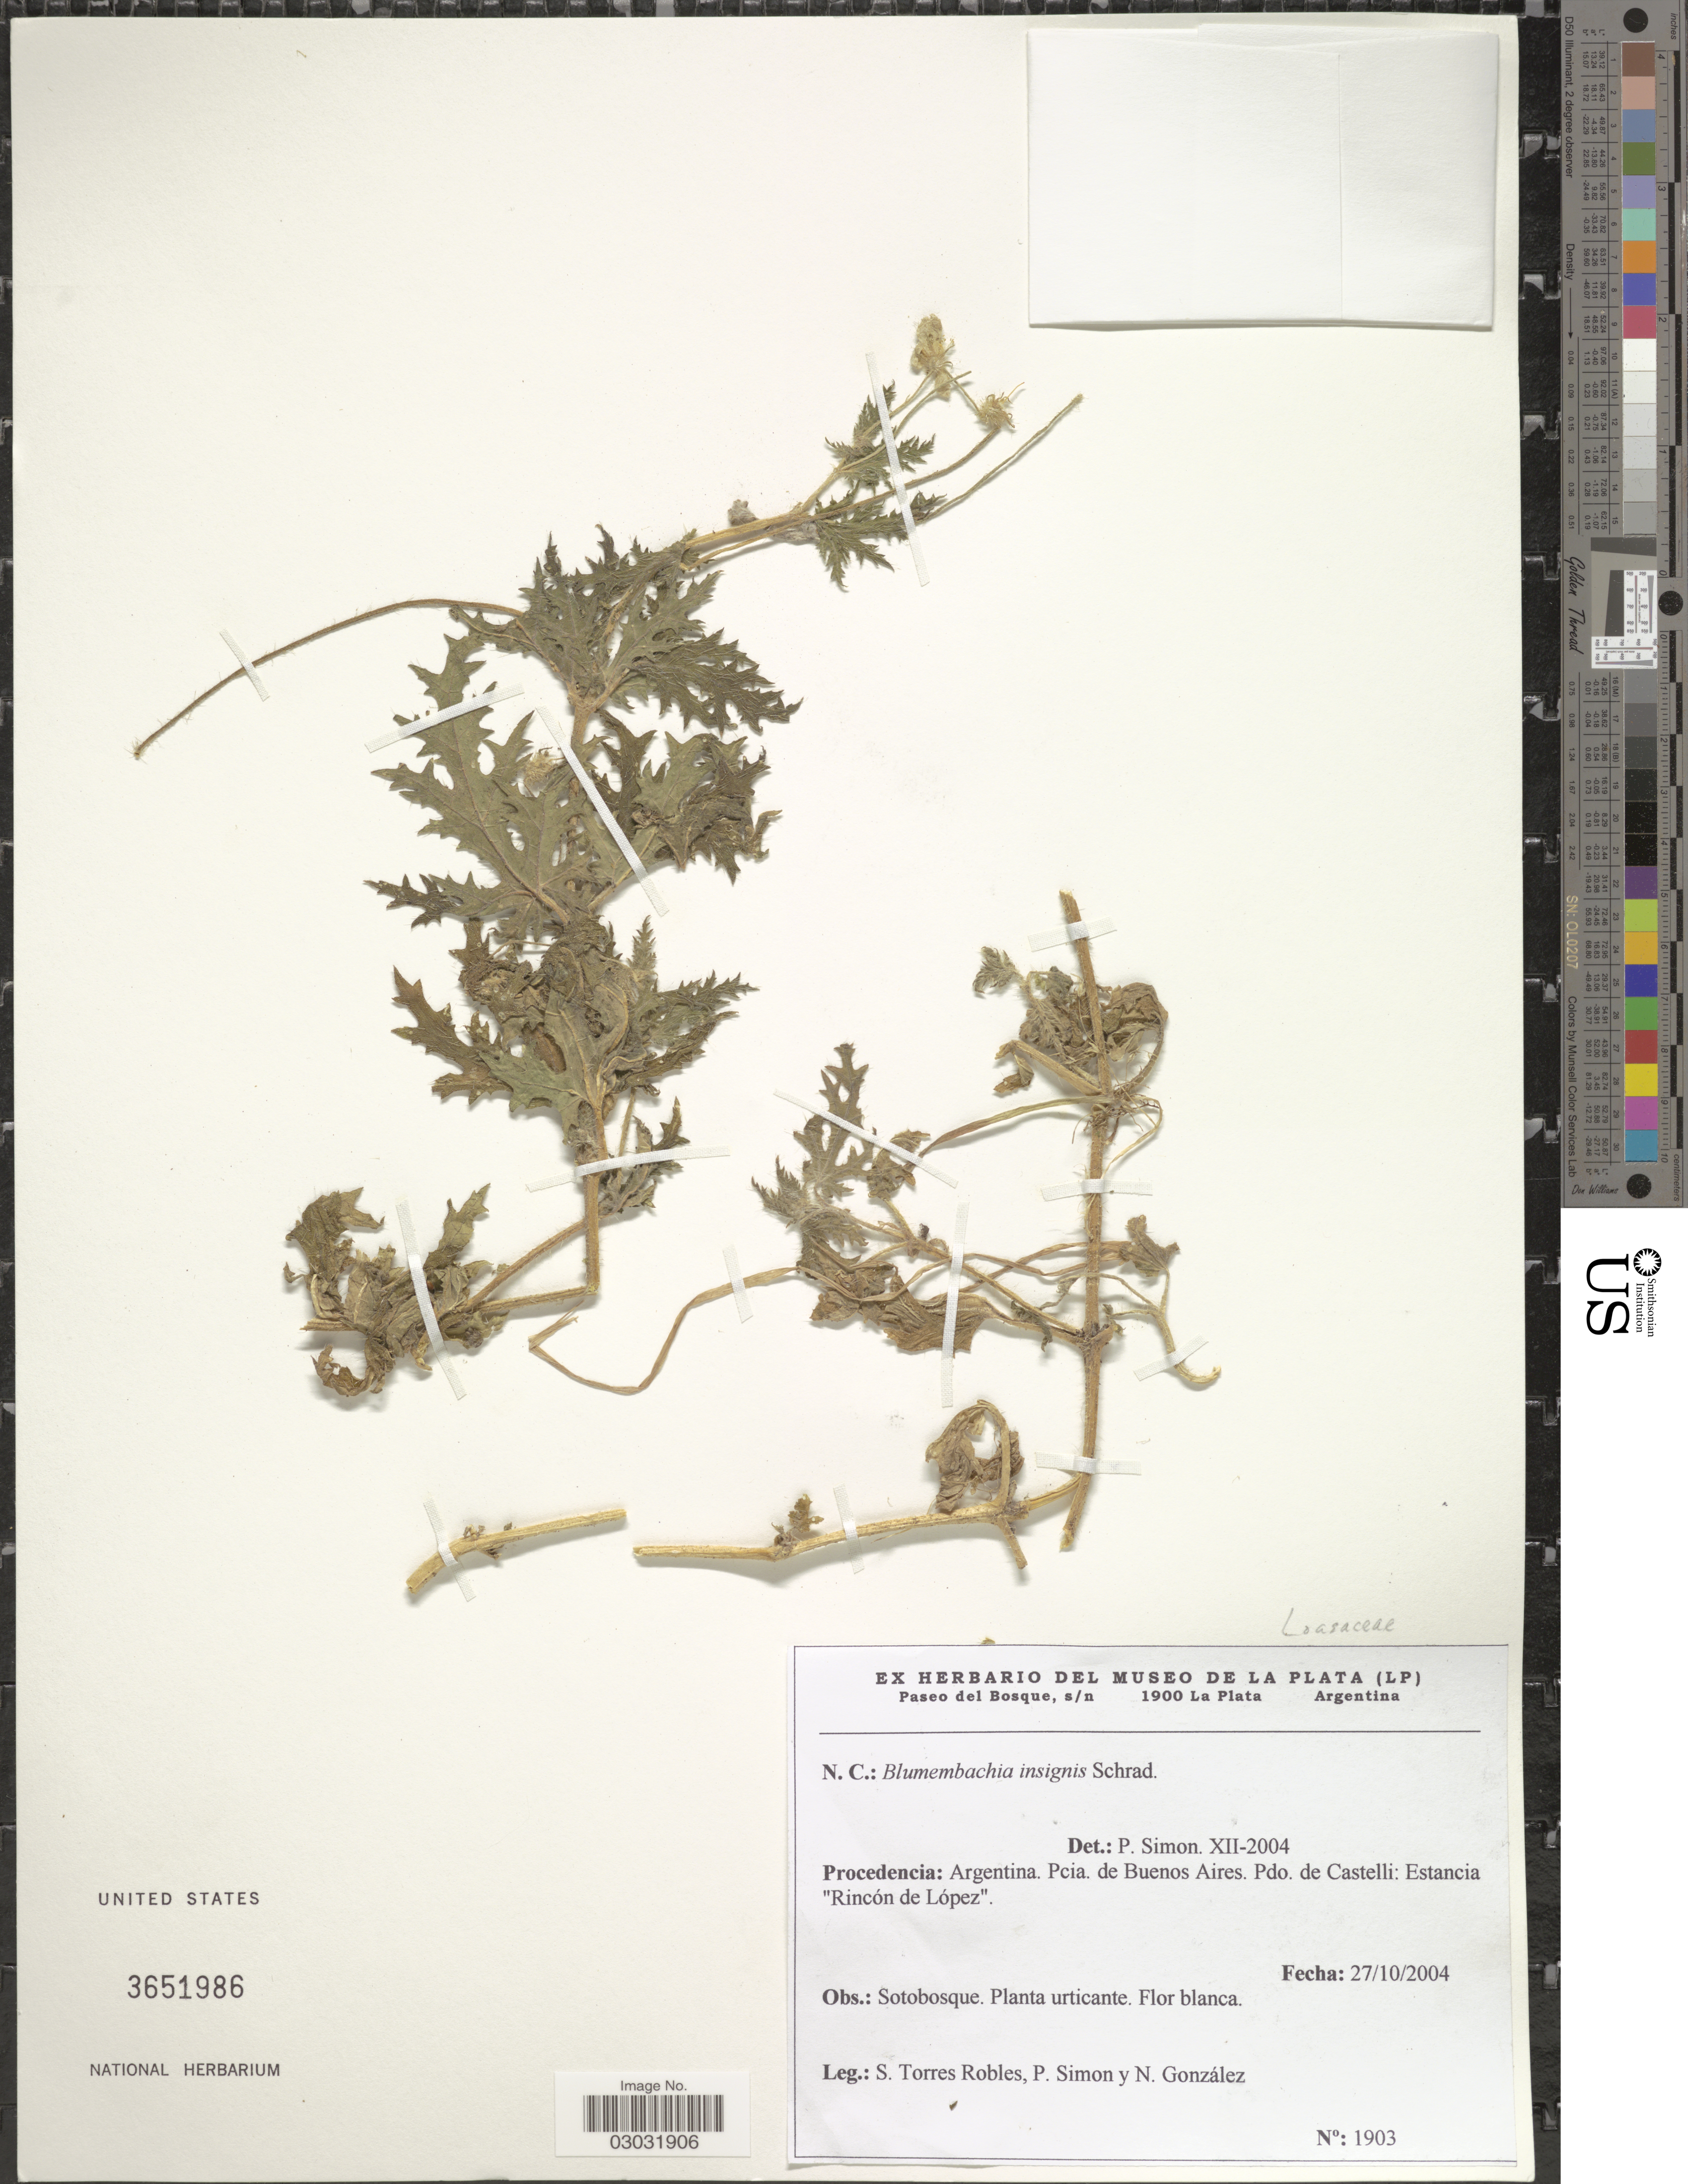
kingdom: Plantae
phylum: Tracheophyta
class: Magnoliopsida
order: Cornales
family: Loasaceae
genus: Blumenbachia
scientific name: Blumenbachia insignis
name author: Schrad.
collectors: S. Torres Robles, P. Simon & N. Gonzalez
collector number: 1903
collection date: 2004-10-27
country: Argentina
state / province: Buenos Aires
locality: Pdo. de Castelli: Estancia "Rincón de López".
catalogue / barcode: US 3651986